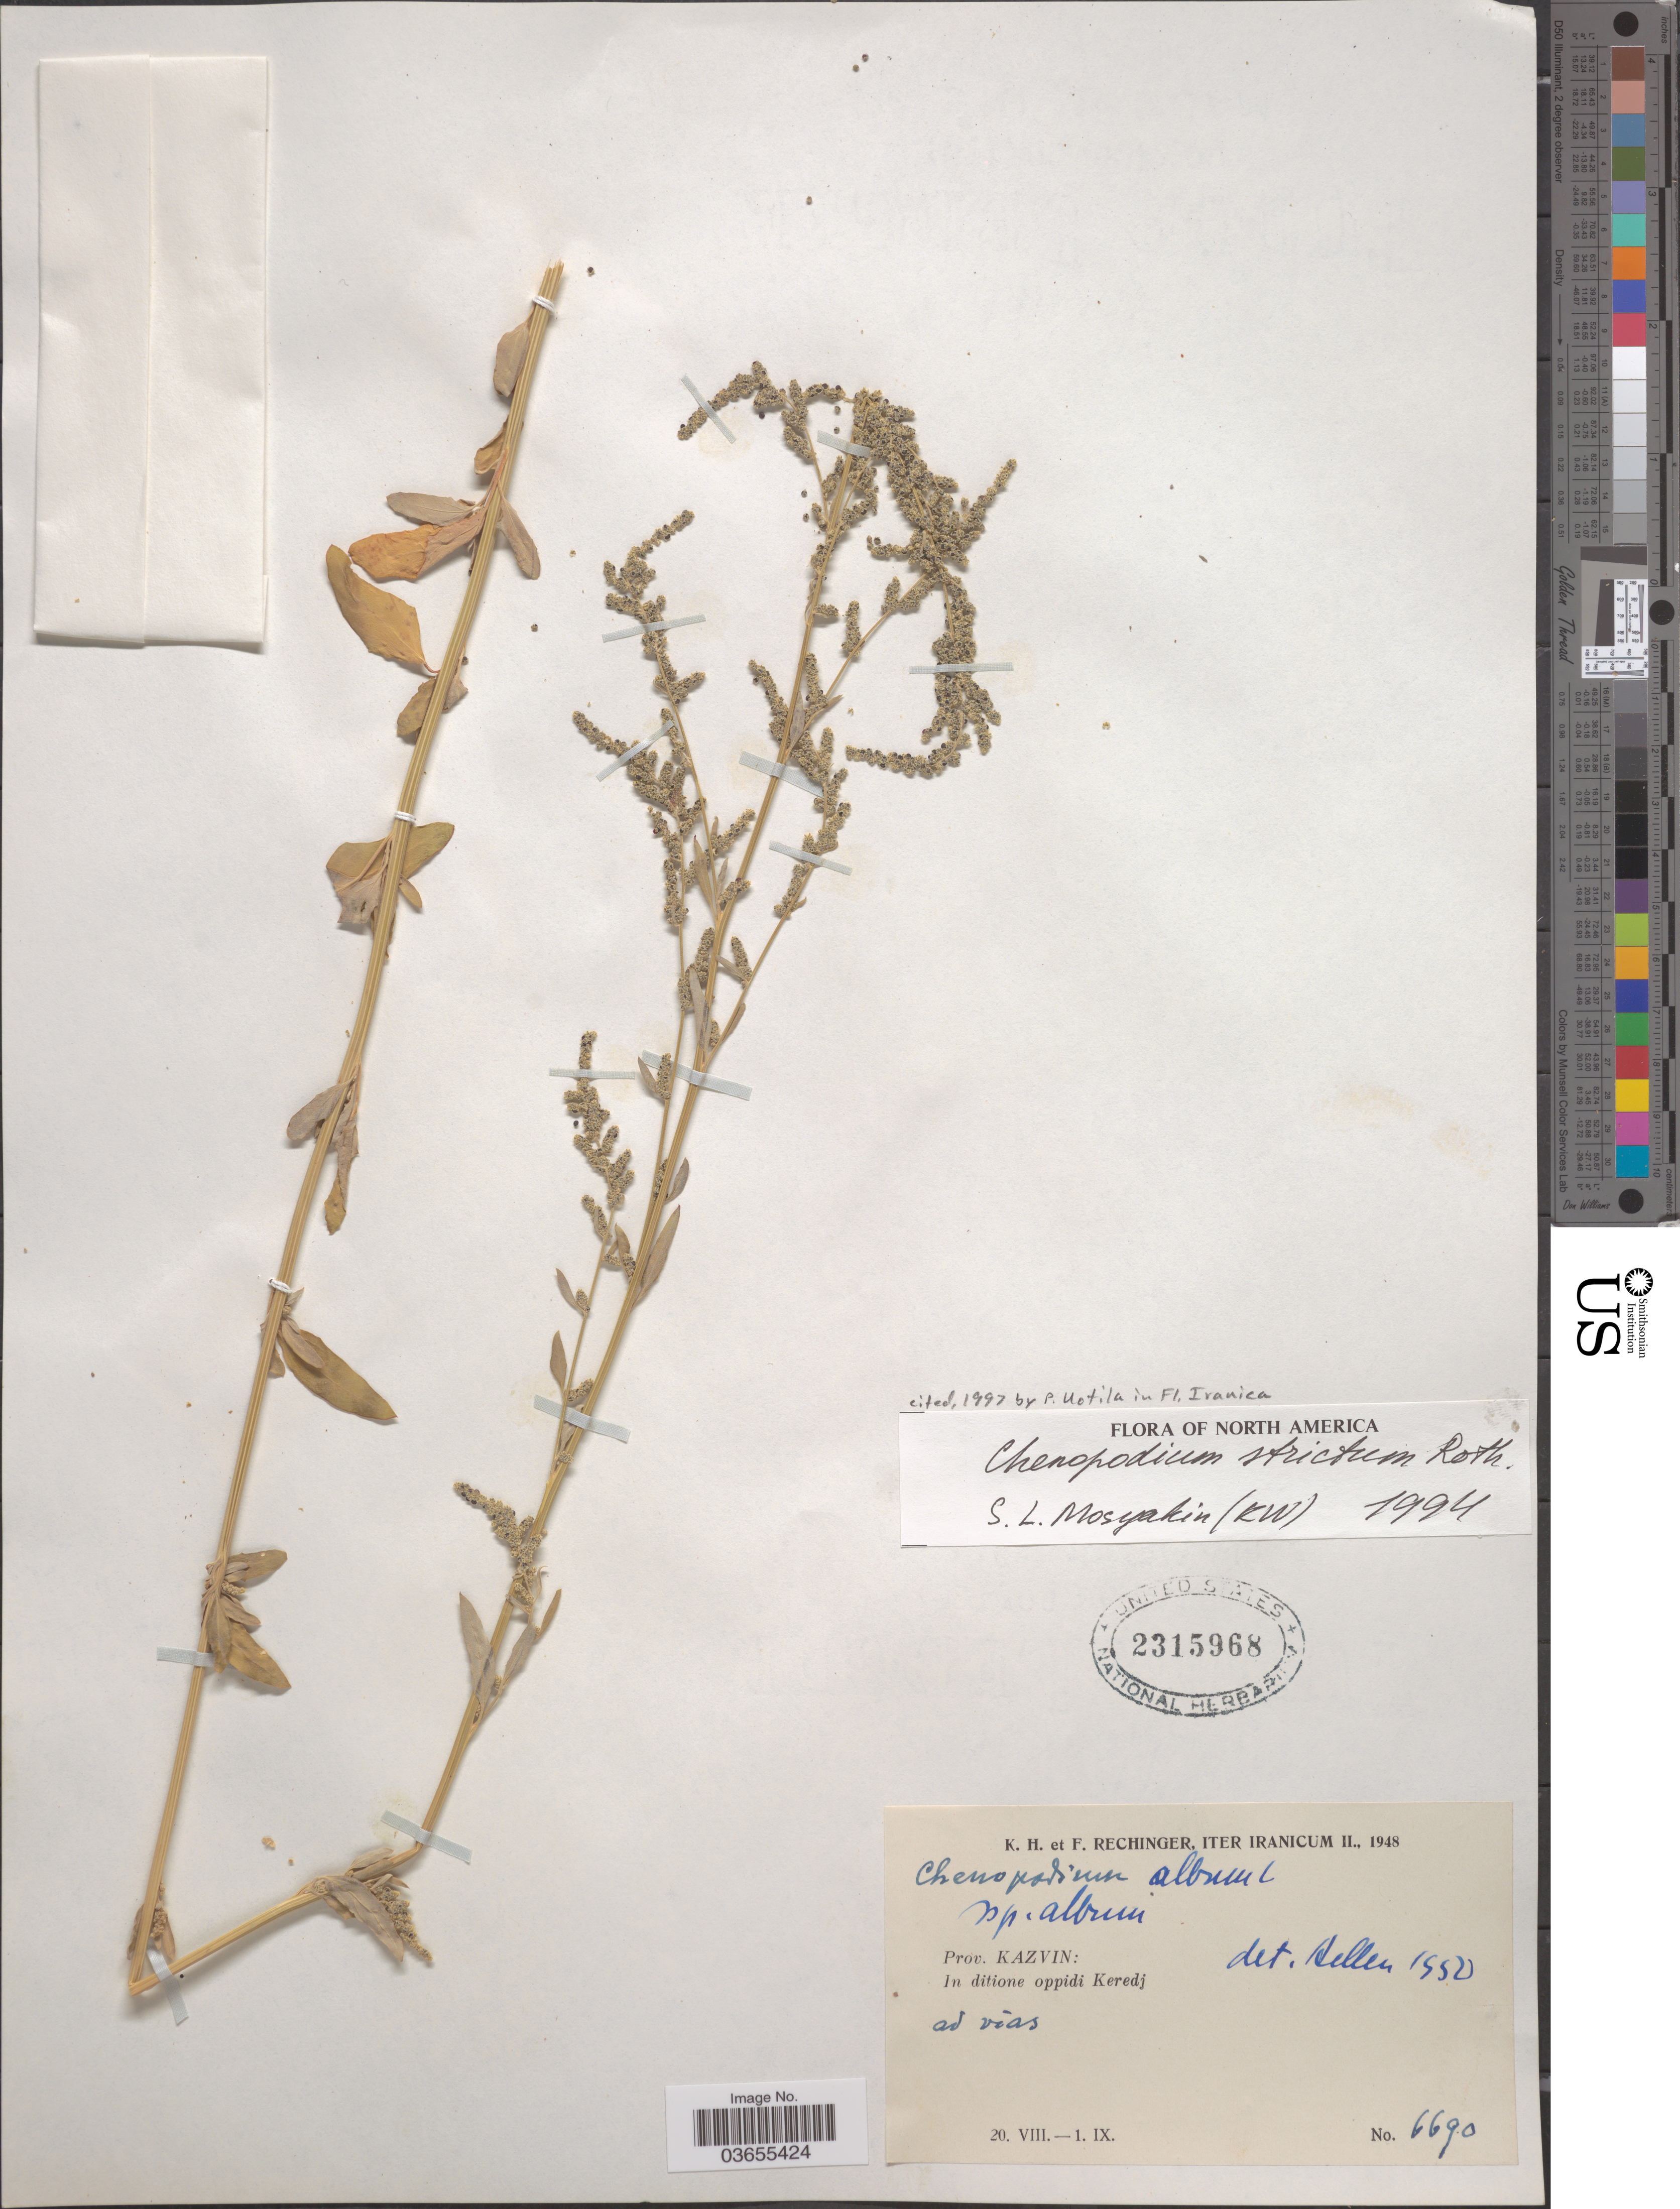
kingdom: Plantae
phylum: Tracheophyta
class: Magnoliopsida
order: Caryophyllales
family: Amaranthaceae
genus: Chenopodium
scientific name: Chenopodium strictum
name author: Roth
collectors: K. H. Rechinger & F. Rechinger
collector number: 6690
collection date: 1948-08-20/1948-09-01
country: Iran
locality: Prov. Kazvin: In ditione oppidi Keredj.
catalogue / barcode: US 2315968